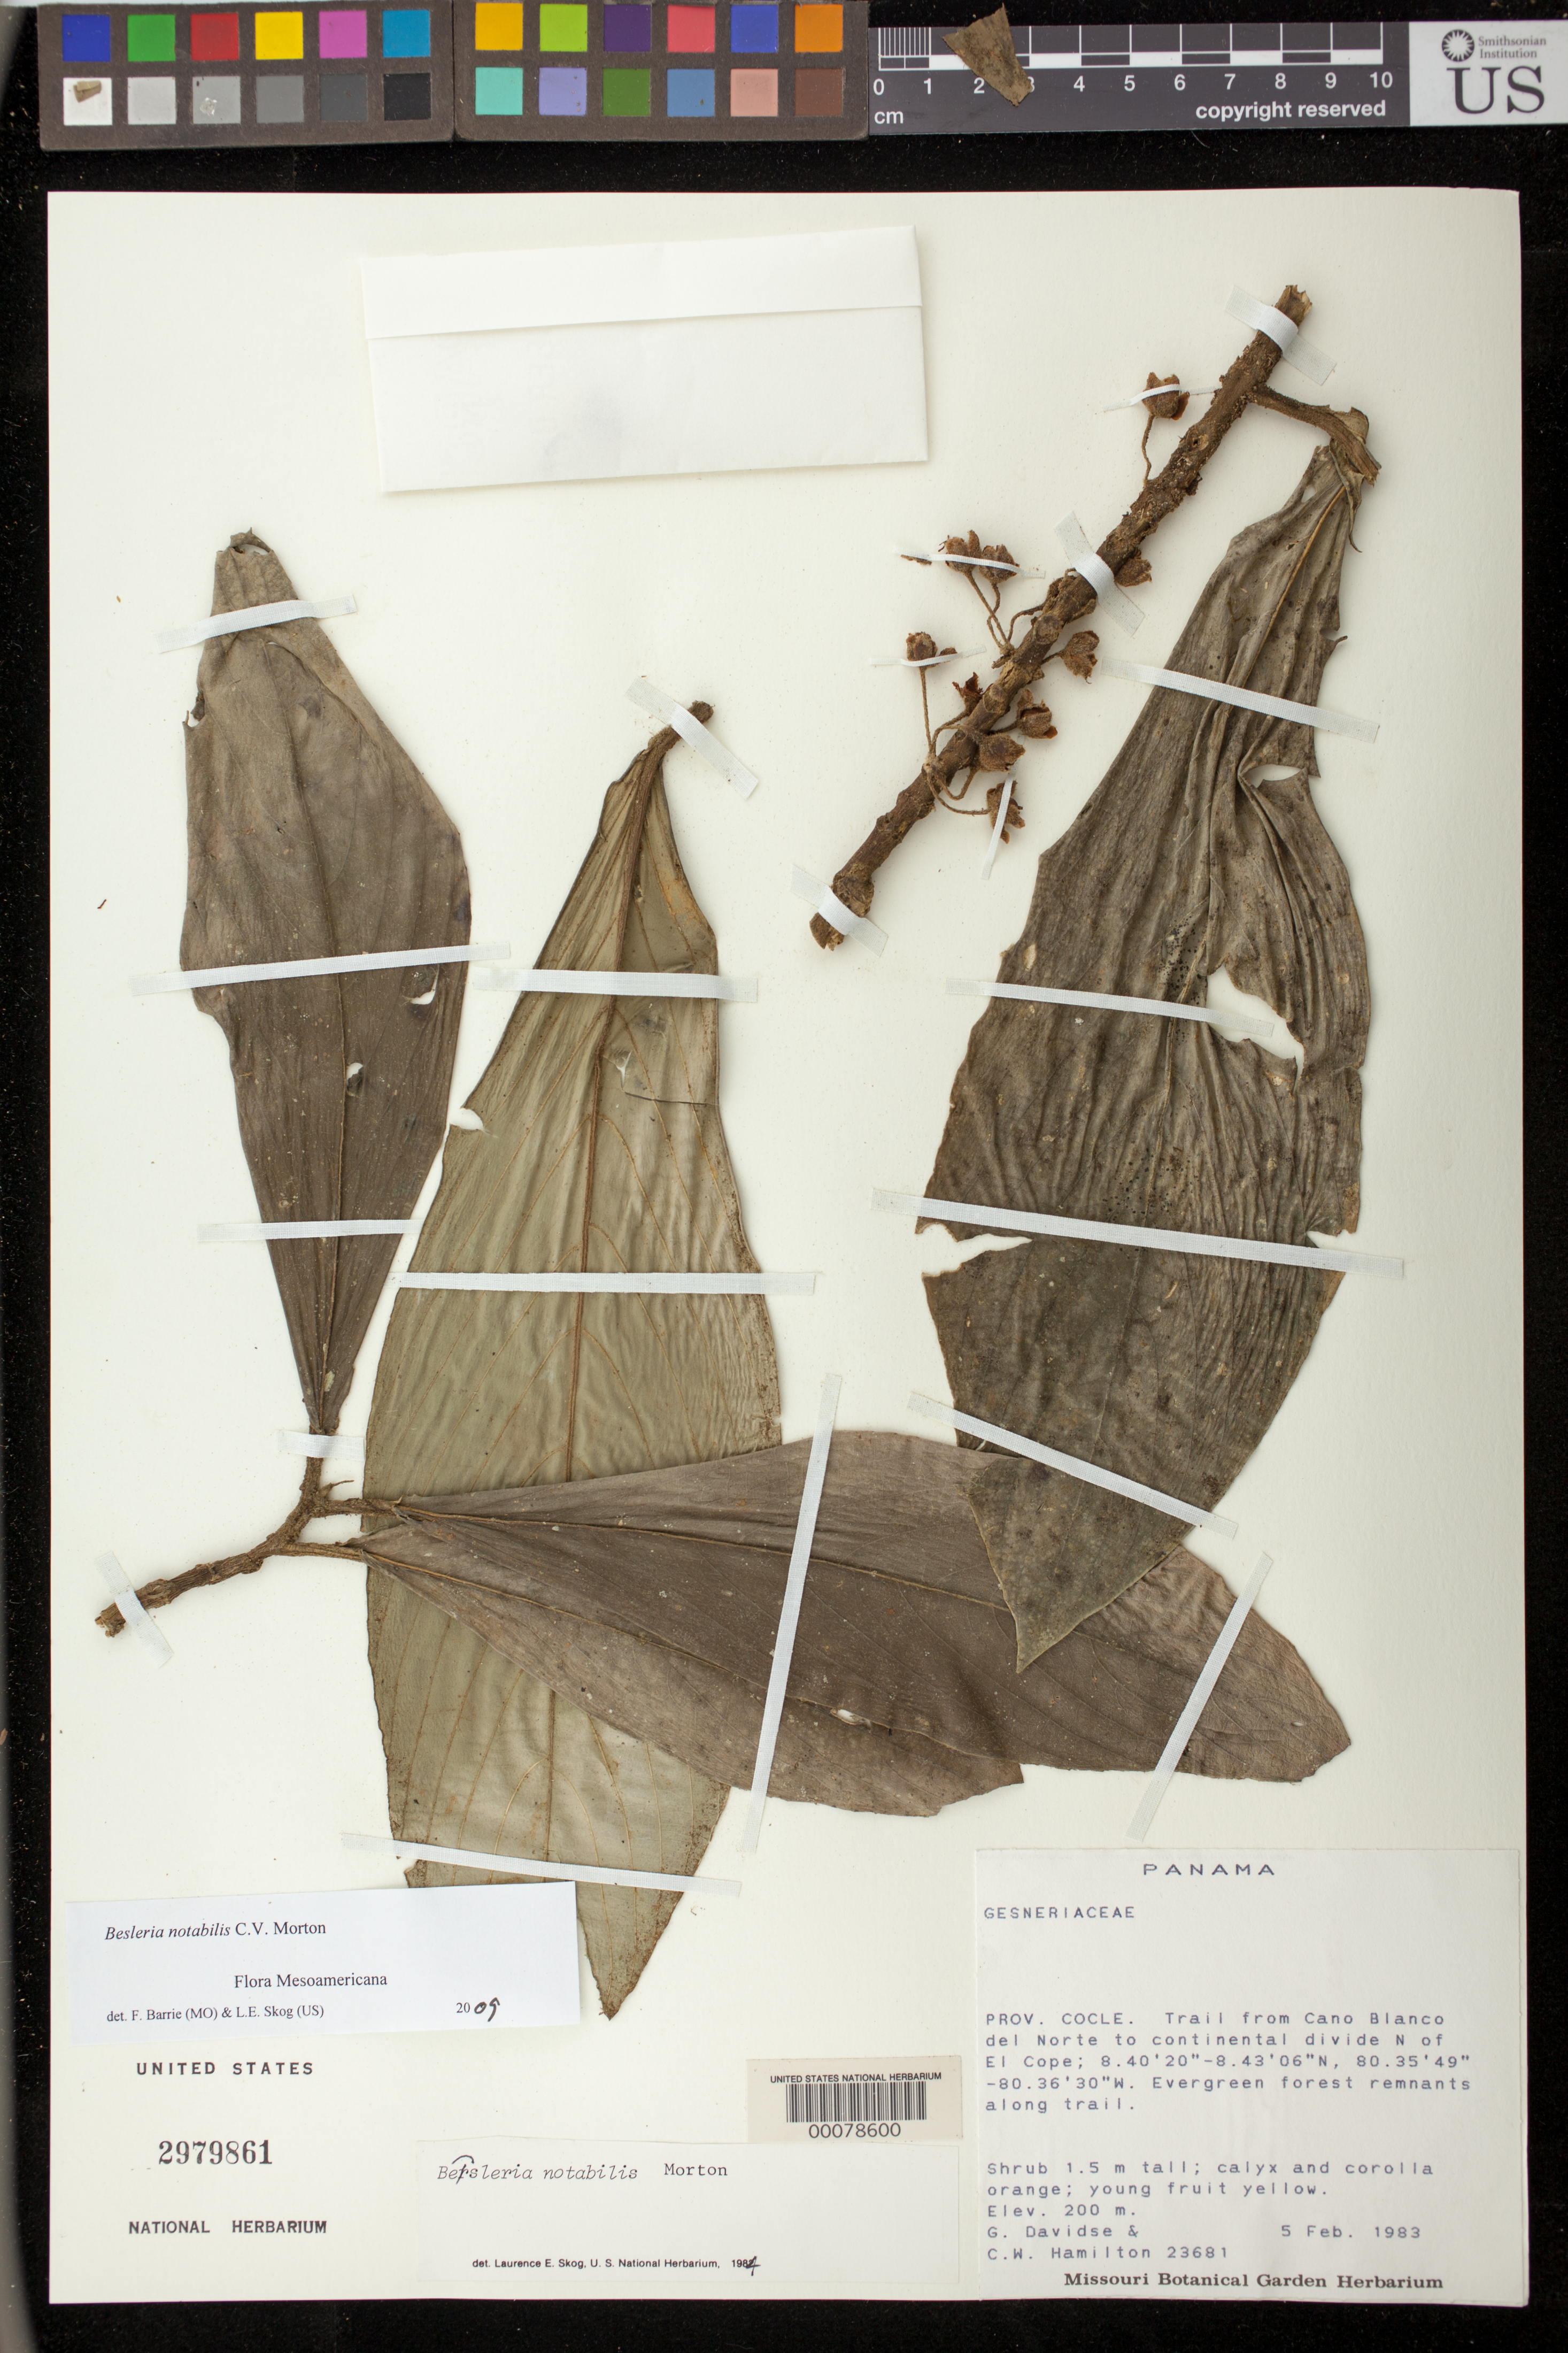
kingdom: Plantae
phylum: Tracheophyta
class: Magnoliopsida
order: Lamiales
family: Gesneriaceae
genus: Besleria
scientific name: Besleria notabilis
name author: C.V. Morton in Standl.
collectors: G. Davidse & C. W. Hamilton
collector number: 23681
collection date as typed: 05 Feb 1983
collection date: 1983-02-05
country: Panama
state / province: Coclé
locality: Trail from Cano Blanco del Norte to continental divide N of El Cope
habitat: Evergreen forest remnants along trail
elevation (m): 200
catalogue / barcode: US 2979861